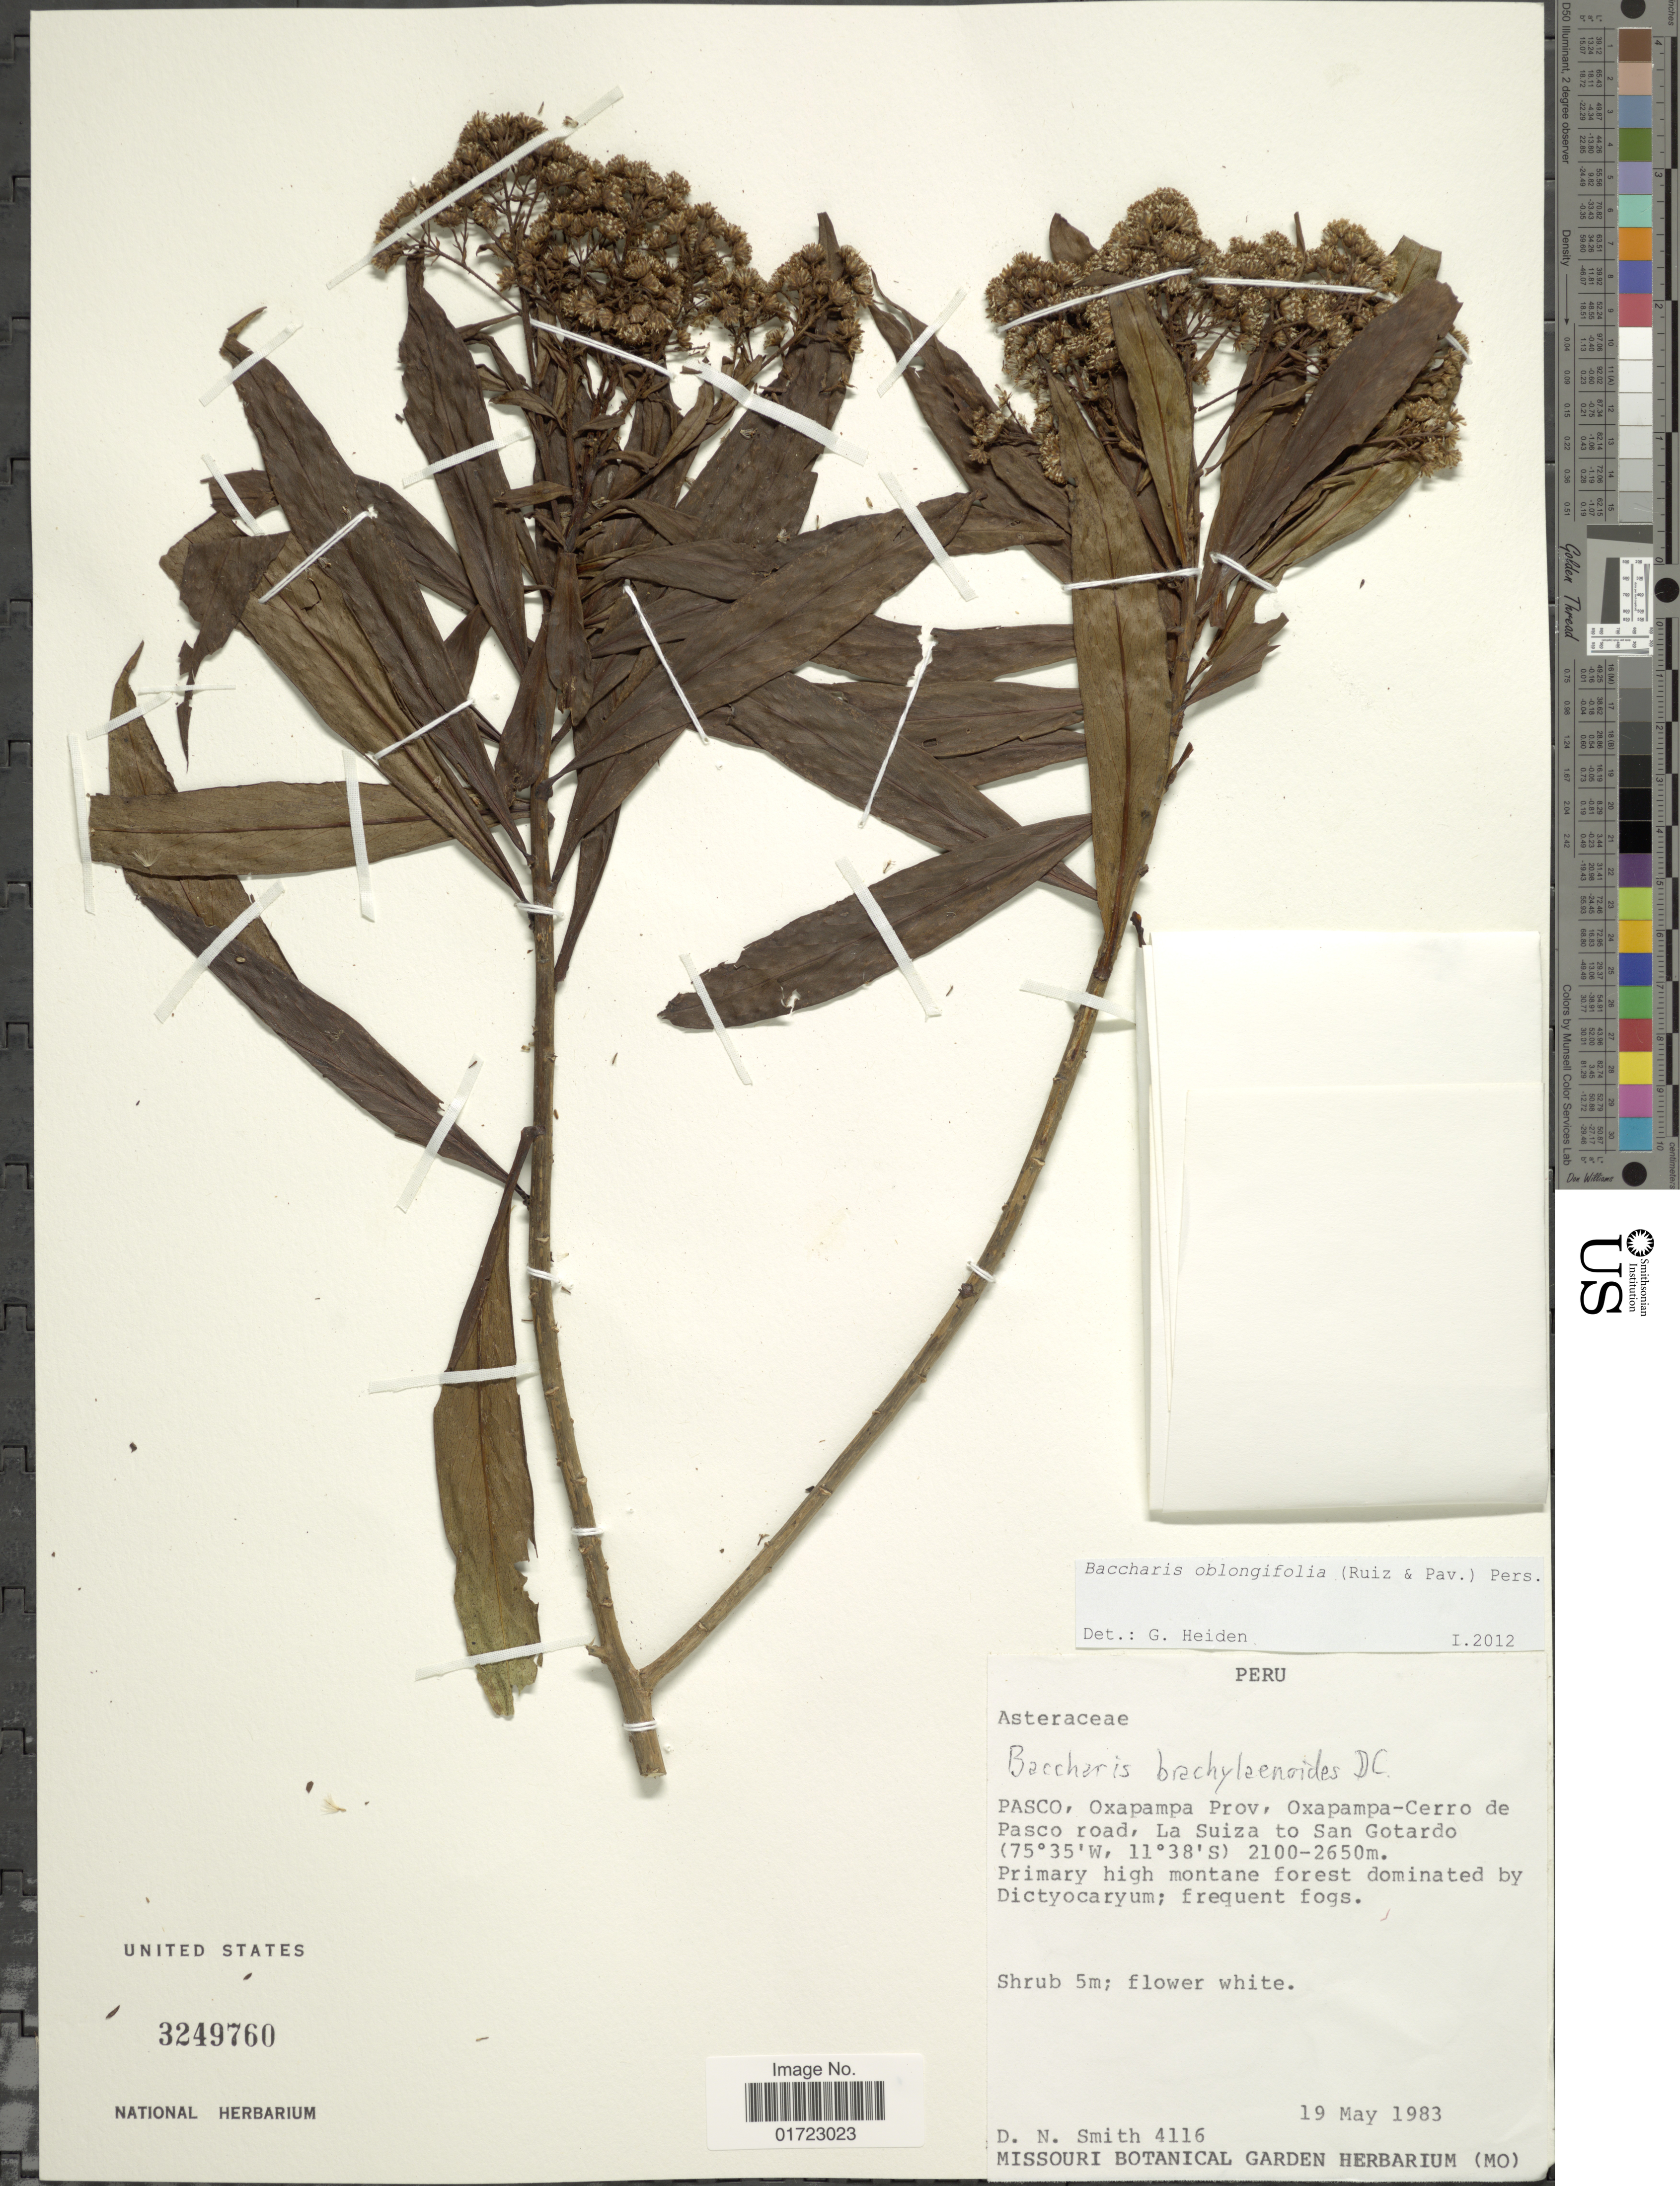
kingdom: Plantae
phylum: Tracheophyta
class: Magnoliopsida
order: Asterales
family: Asteraceae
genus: Baccharis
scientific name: Baccharis oblongifolia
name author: (Ruiz & Pav.) Pers.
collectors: D. Smith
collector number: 4116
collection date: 1983-05-19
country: Peru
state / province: Pasco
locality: Oxapampa Prov, Oxapampa-Cerro de Pasco Road, La Suiza to san Gotardi.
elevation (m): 2100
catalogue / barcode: US 3249760